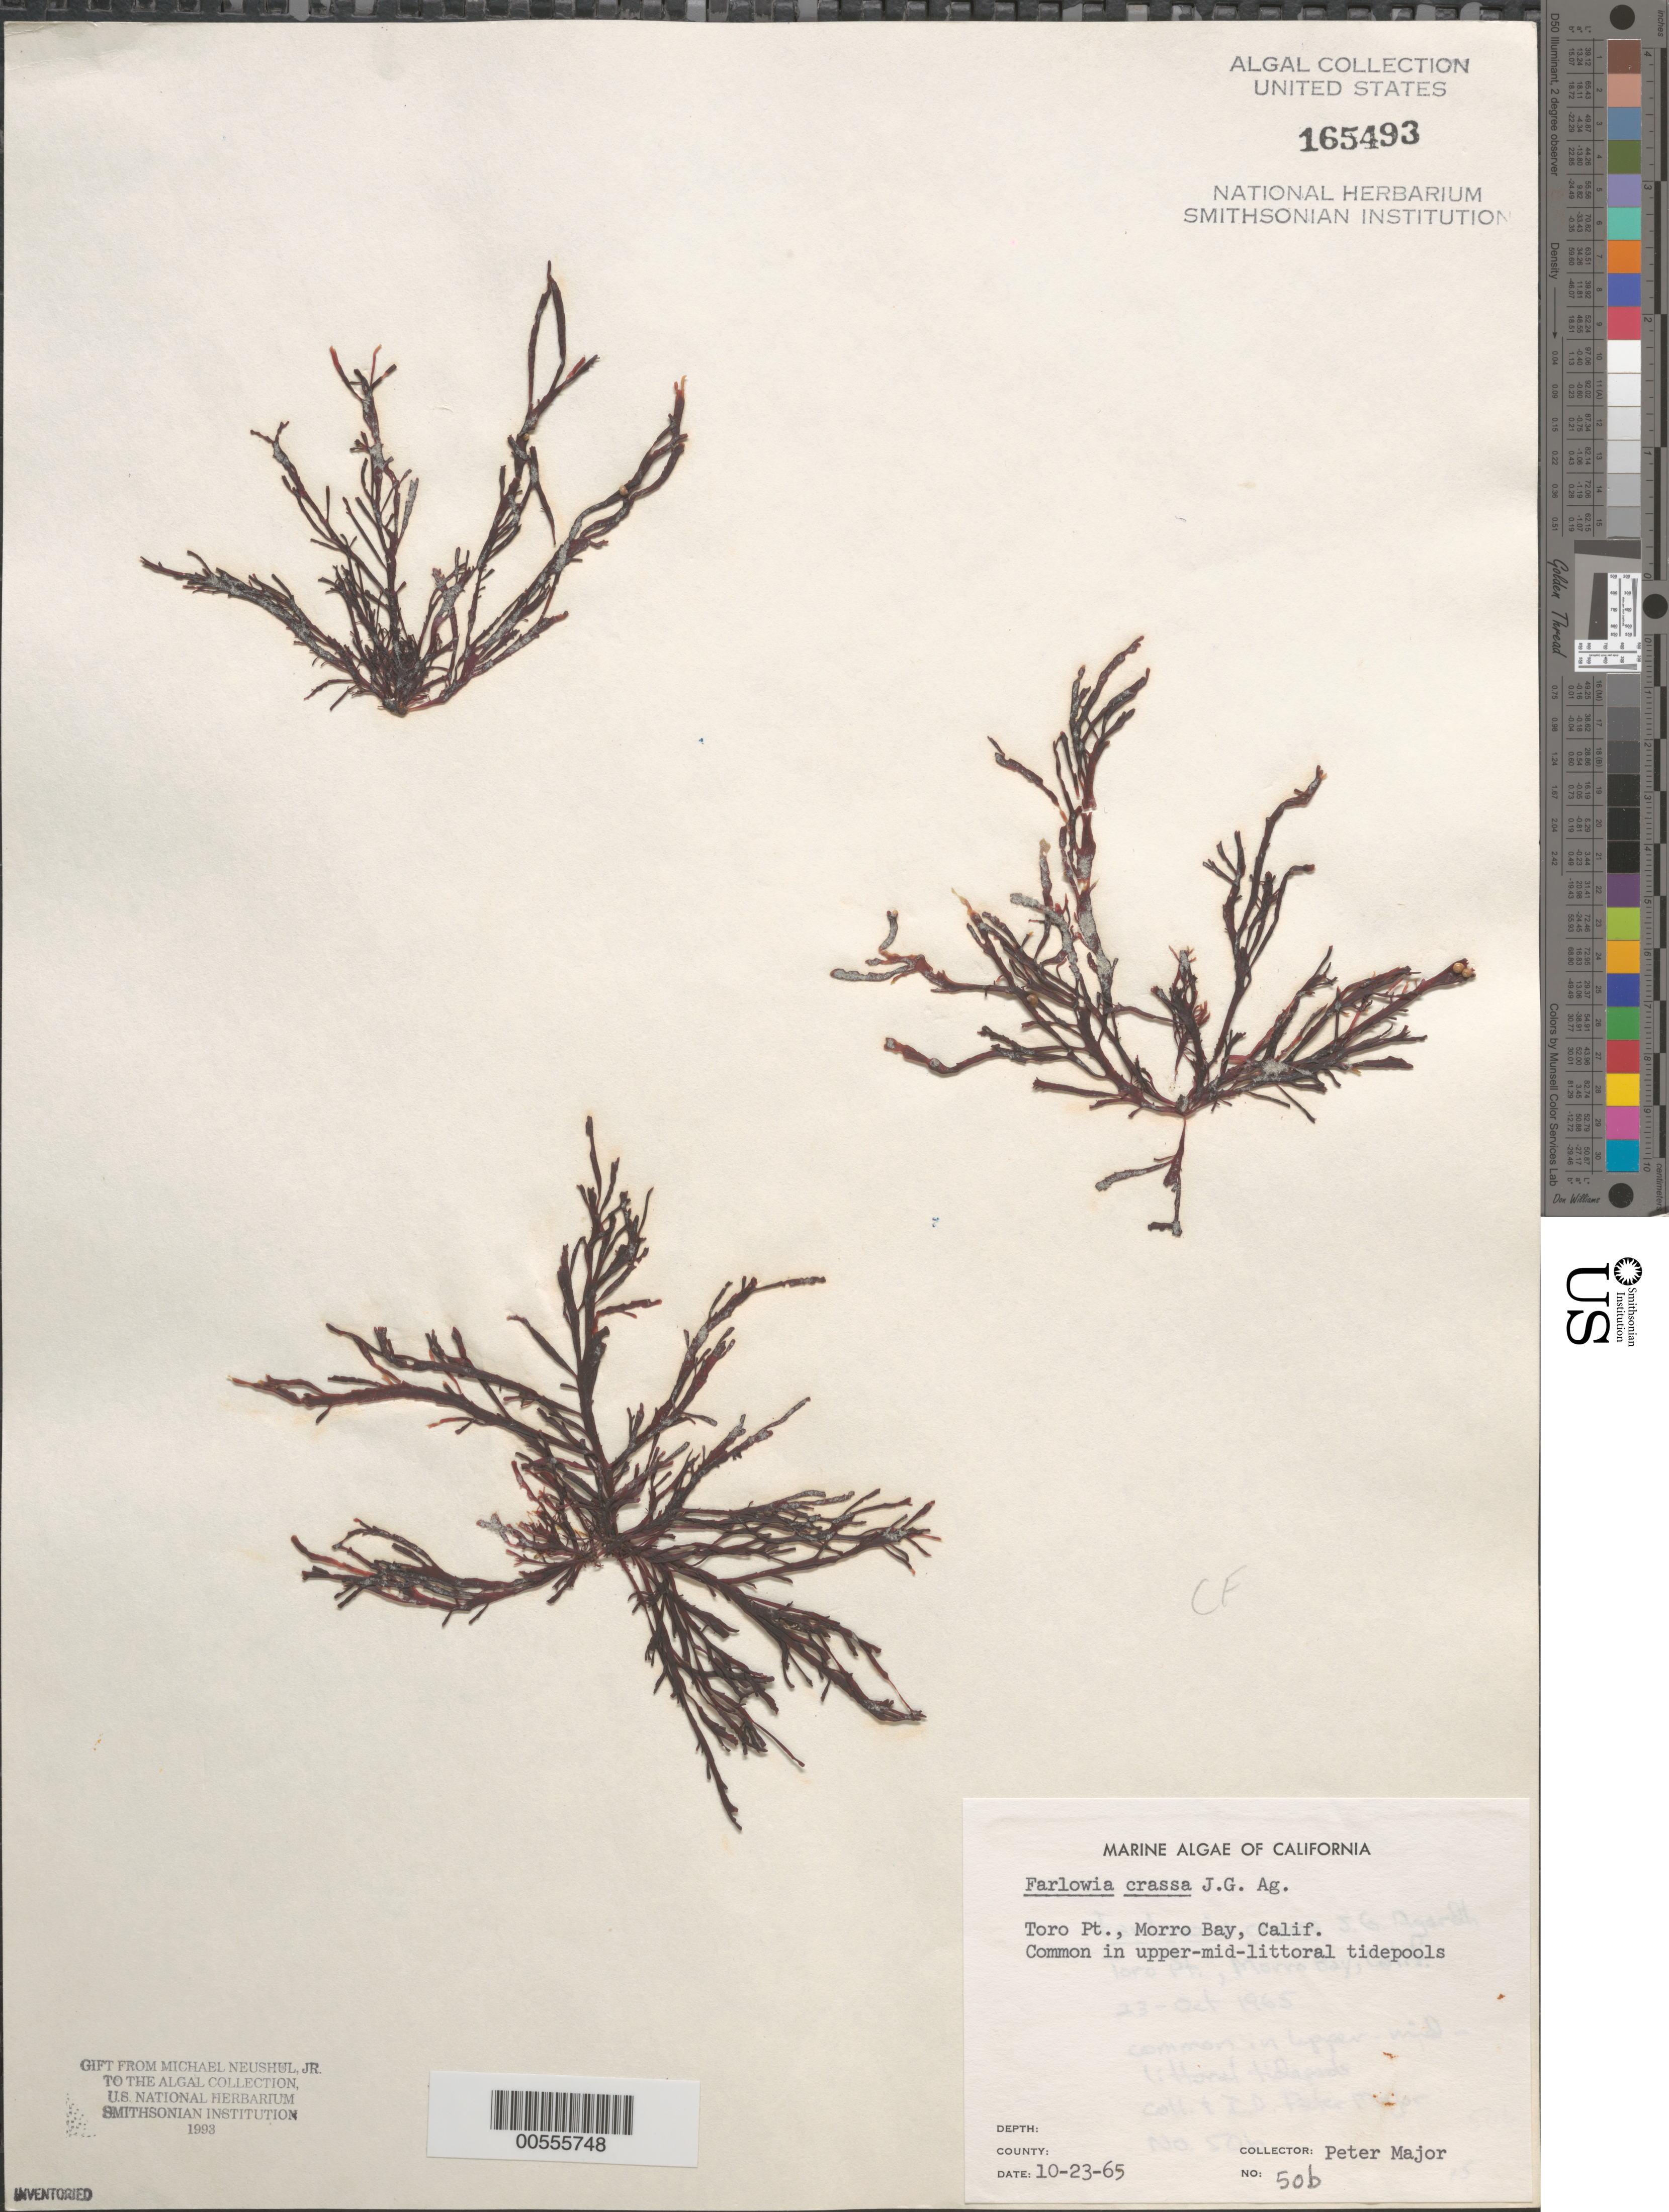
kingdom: Plantae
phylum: Rhodophyta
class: Florideophyceae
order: Gigartinales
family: Dumontiaceae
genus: Farlowia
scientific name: Farlowia mollis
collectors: P. Major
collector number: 50b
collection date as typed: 23 Oct 1965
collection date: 1965-10-23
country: United States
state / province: California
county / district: San Luis Obispo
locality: Toro Point, Morro Bay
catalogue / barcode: US 165493